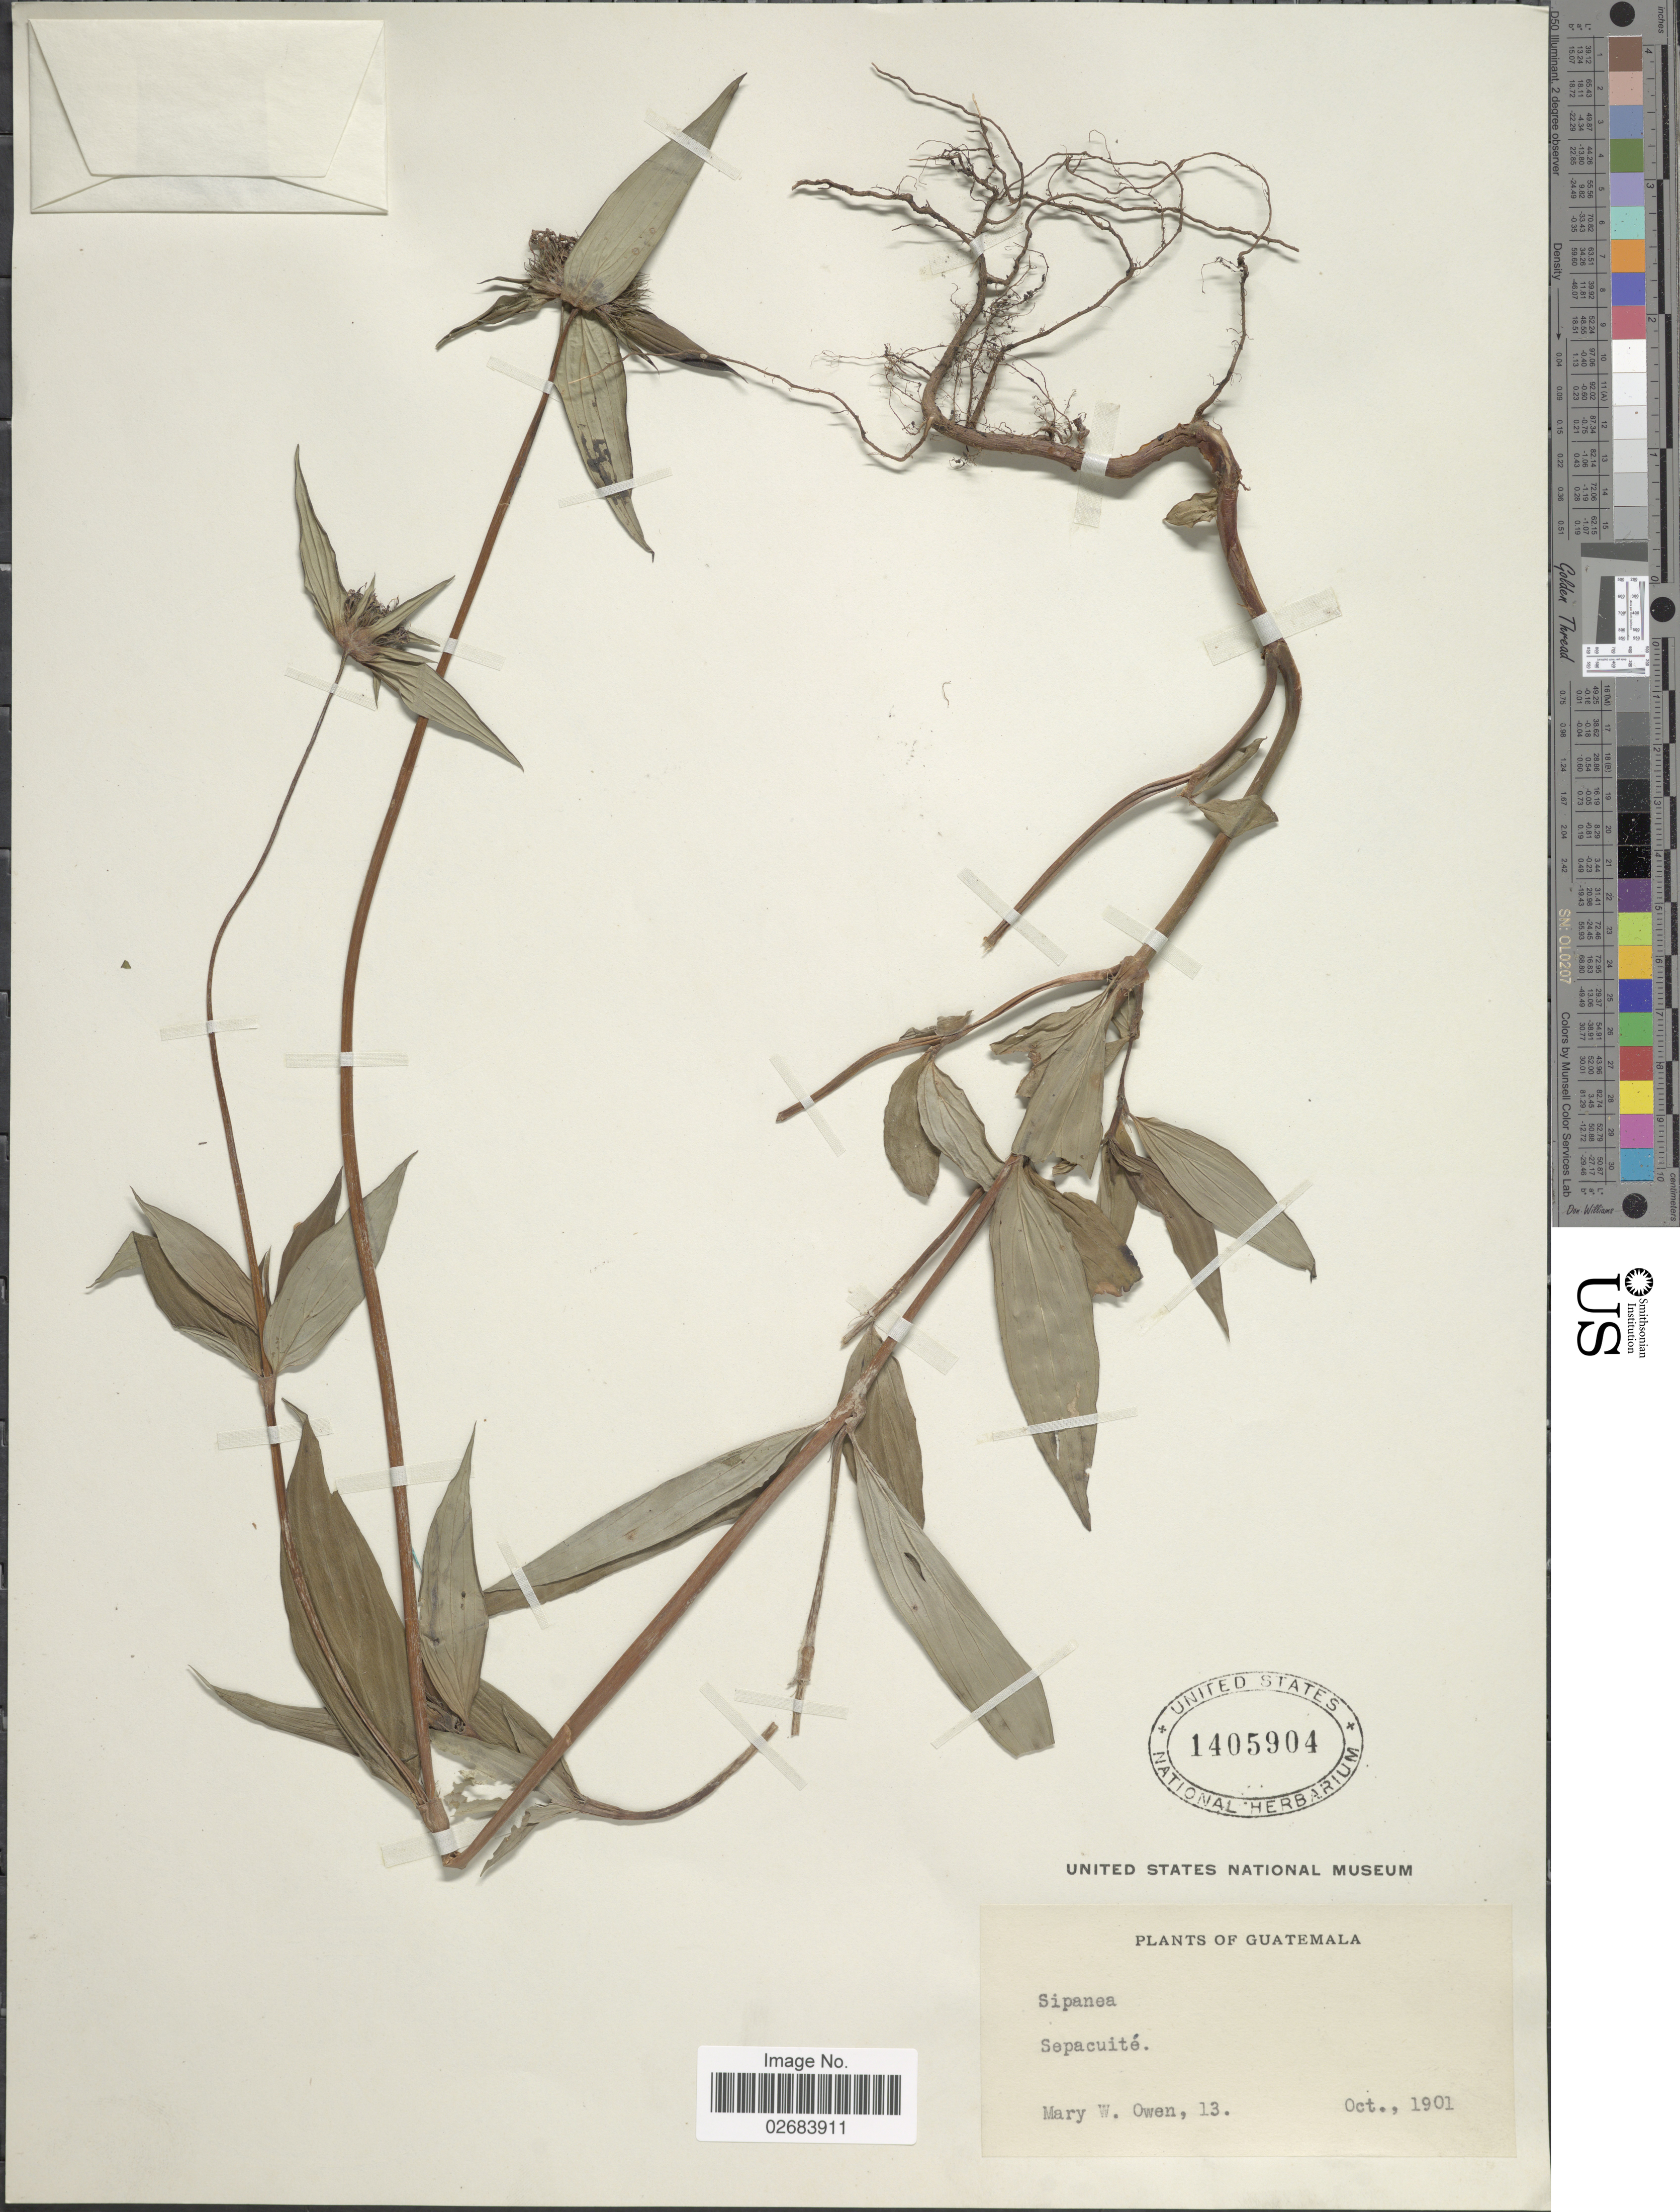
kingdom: Plantae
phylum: Tracheophyta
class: Magnoliopsida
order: Gentianales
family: Rubiaceae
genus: Crusea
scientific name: Crusea sp.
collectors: M. W. Owen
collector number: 13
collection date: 1901-10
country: Guatemala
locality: Sepacuite.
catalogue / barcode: US 1405904